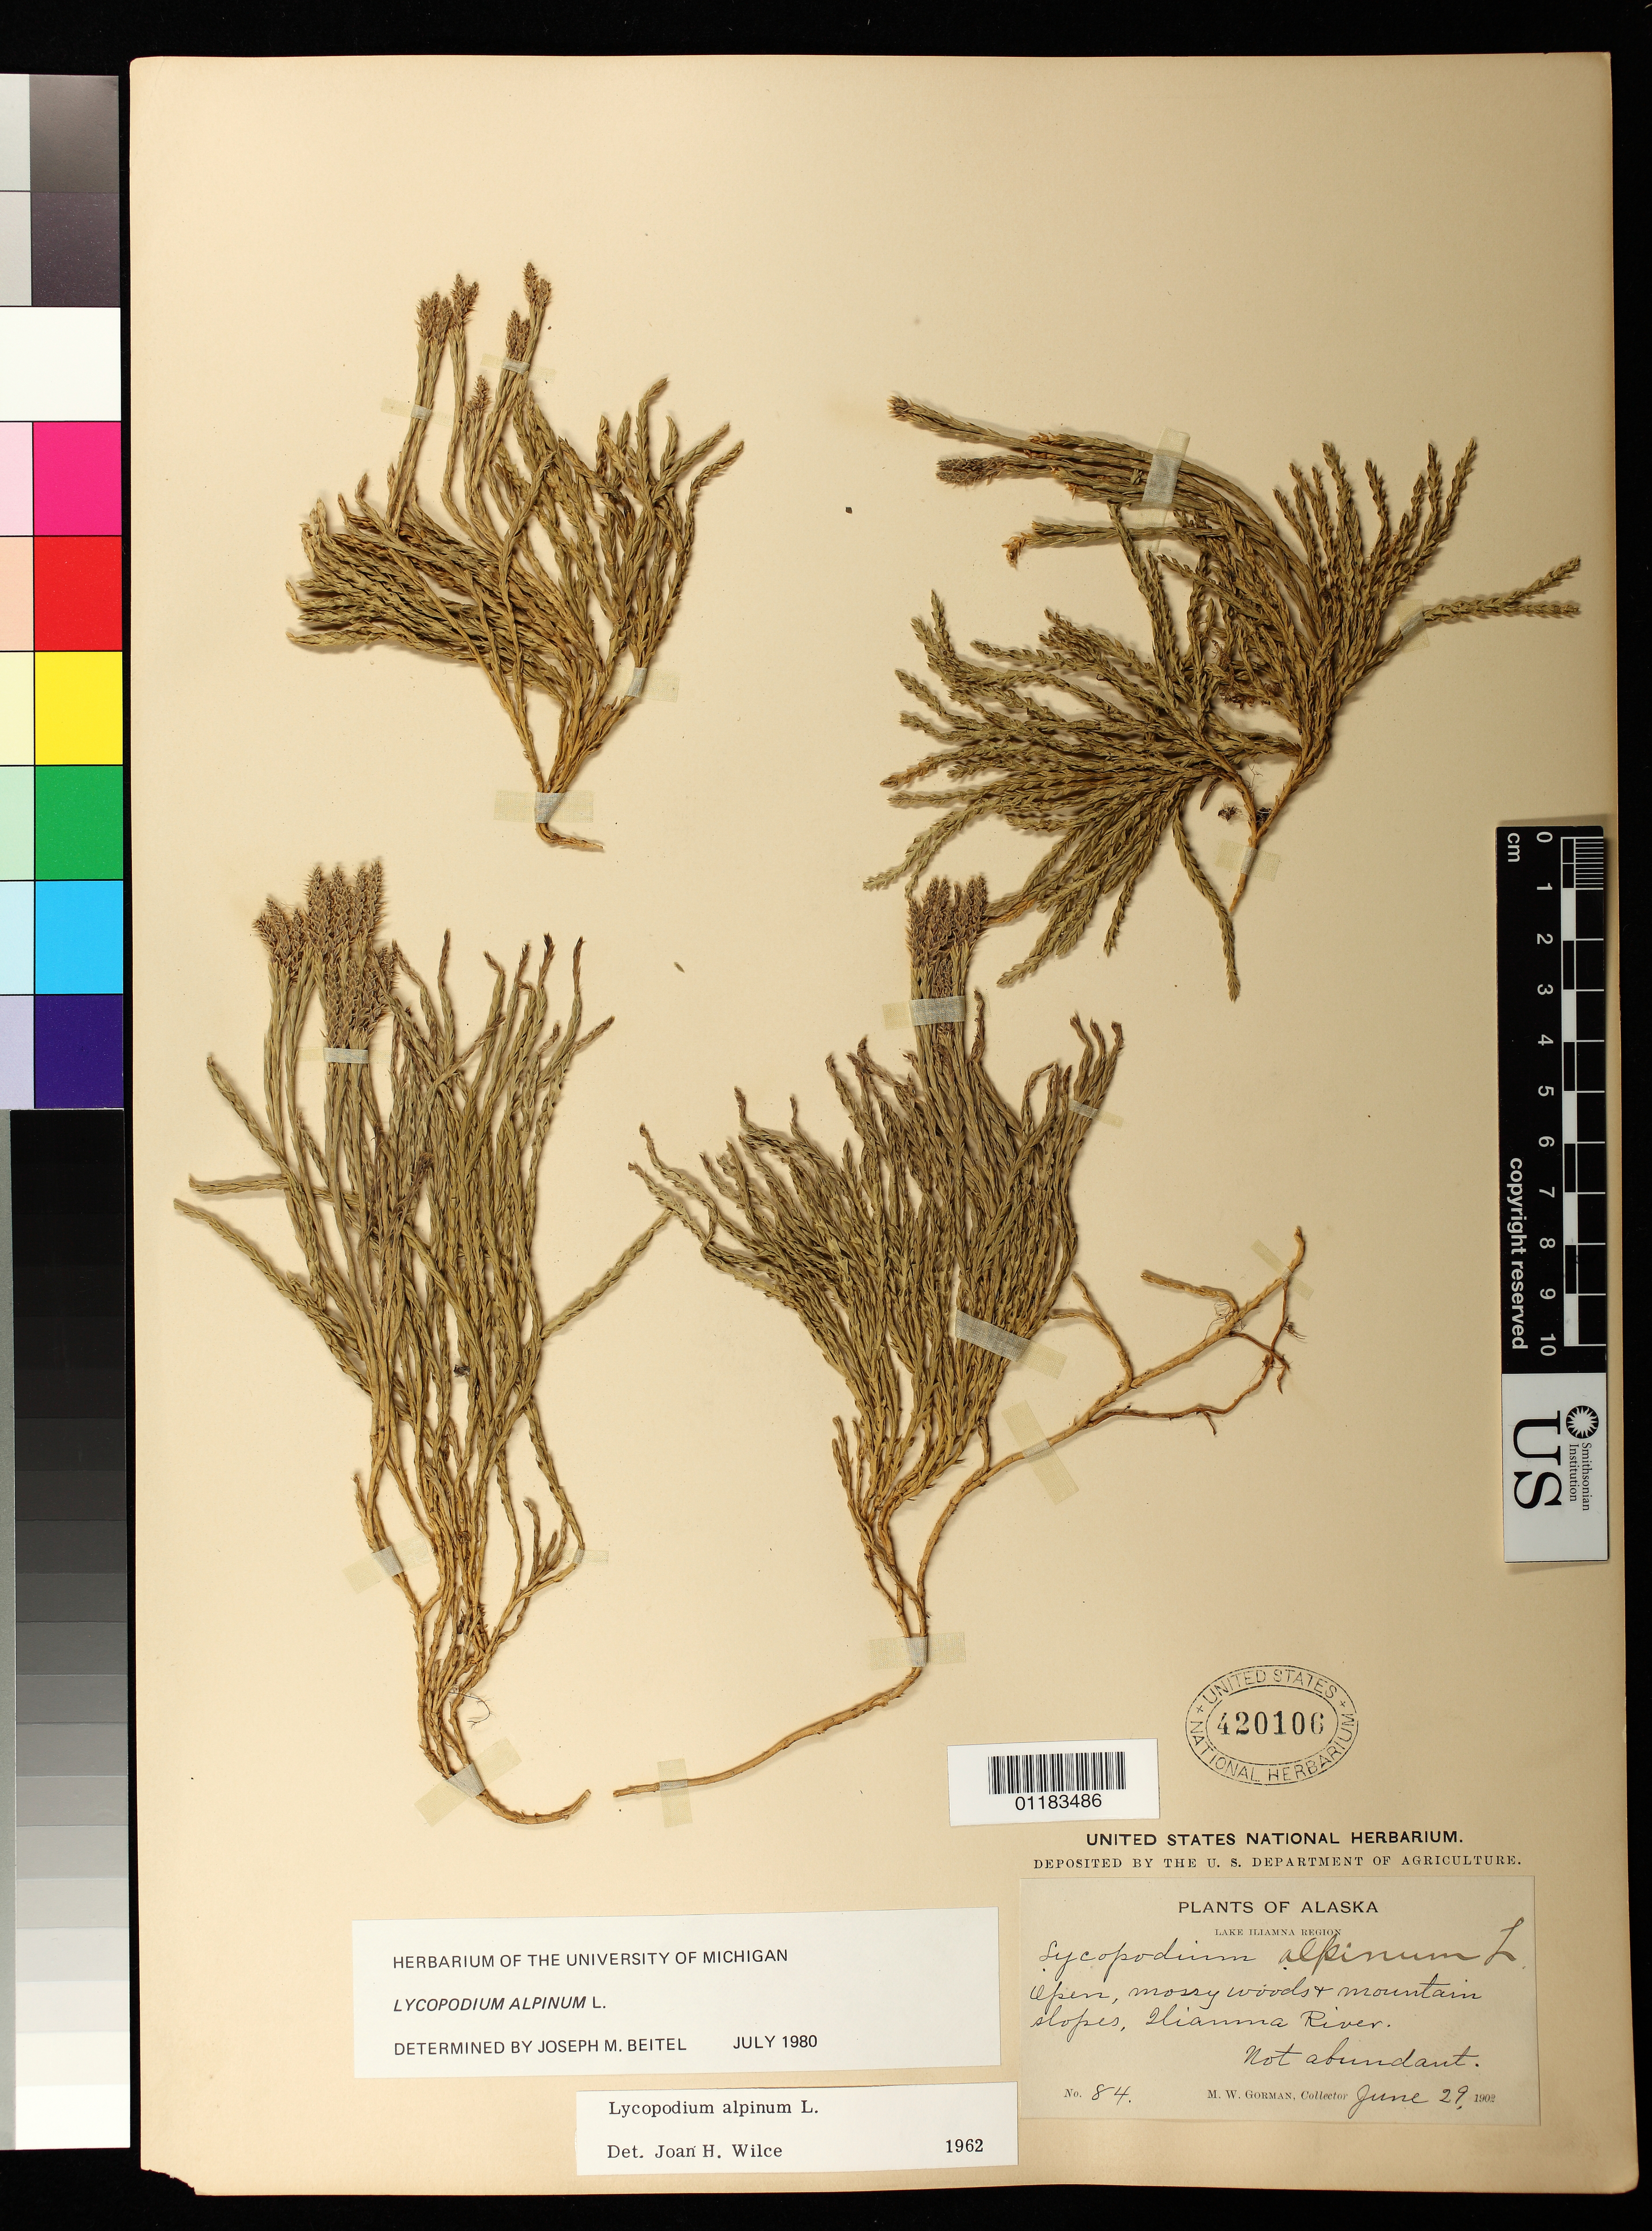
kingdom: Plantae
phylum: Tracheophyta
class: Lycopodiopsida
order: Lycopodiales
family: Lycopodiaceae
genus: Diphasiastrum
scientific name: Diphasiastrum alpinum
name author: (L.) Holub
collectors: M. W. Gorman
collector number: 84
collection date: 1902-06-29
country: United States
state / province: Alaska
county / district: Lake and Peninsula Borough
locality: Lake Iliamna Region. Open, mossy woods + mountain slopes, Iliamna River. Not abundant.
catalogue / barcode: US 420106